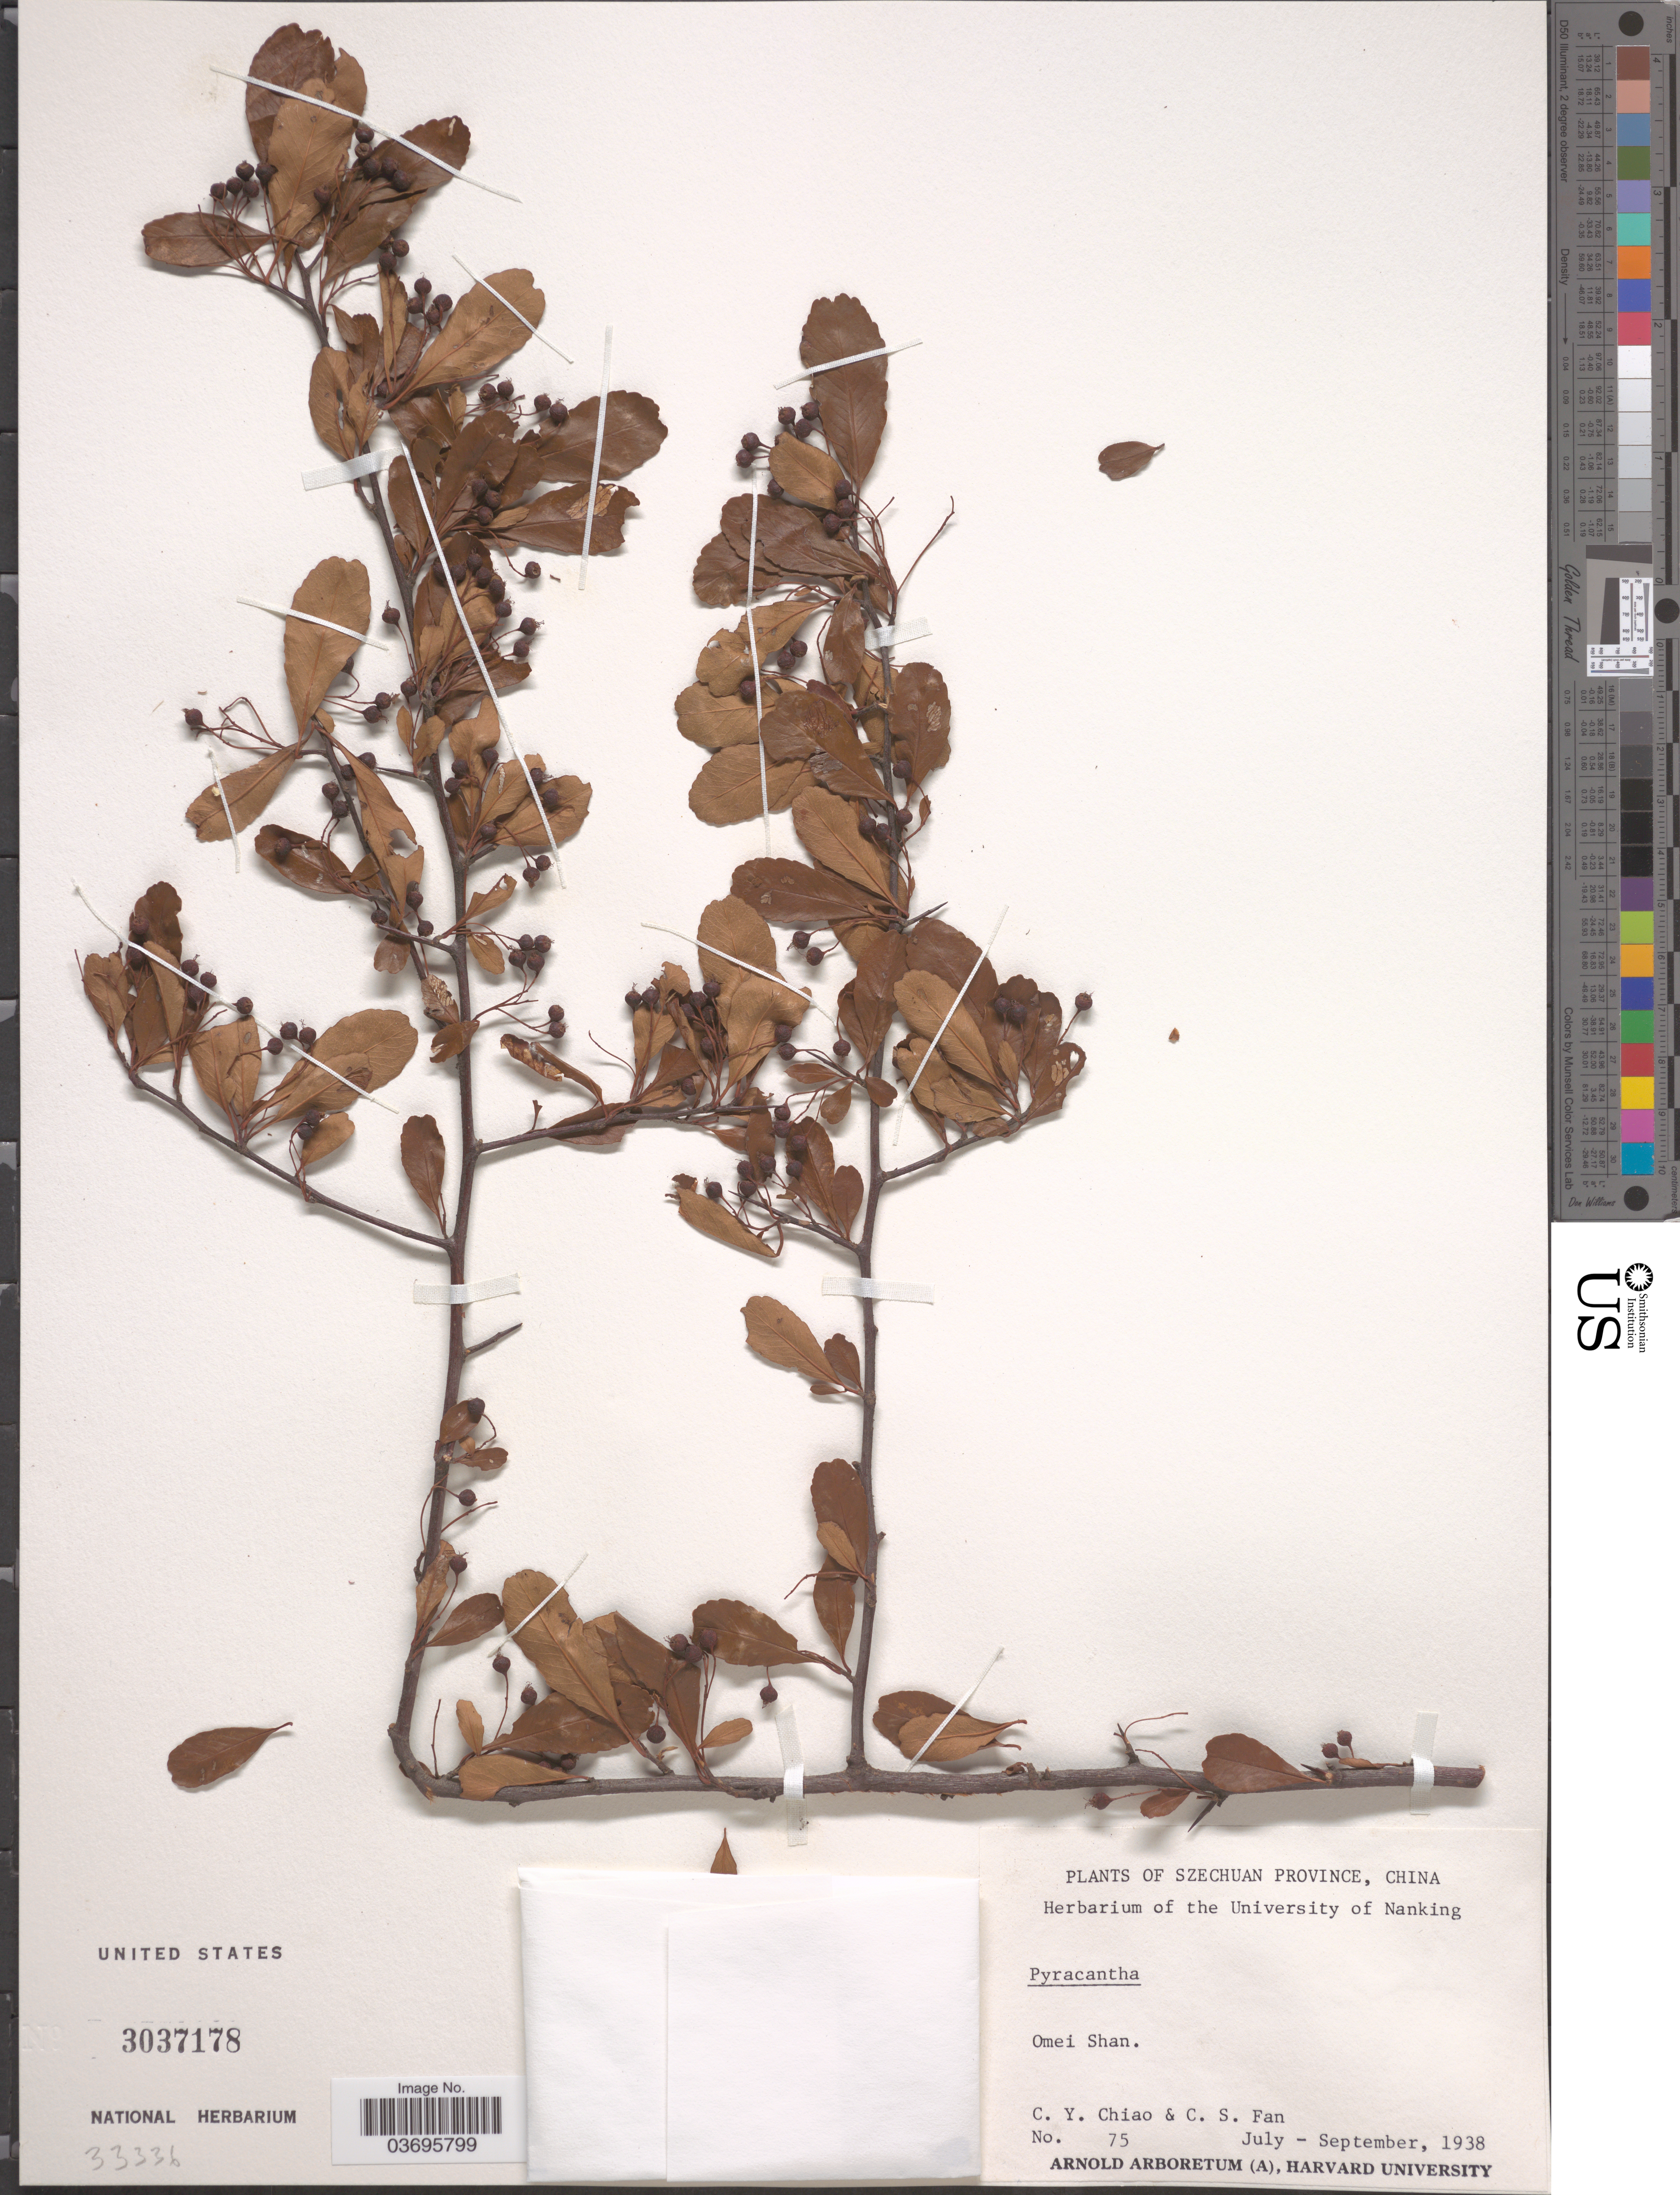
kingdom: Plantae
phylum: Tracheophyta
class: Magnoliopsida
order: Rosales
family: Rosaceae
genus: Pyracantha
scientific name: Pyracantha sp.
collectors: C. Y. Chiao & C. S. Fan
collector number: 75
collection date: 1938-07/1938-09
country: China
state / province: Sichuan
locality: Szechuan Province. Omei Shan.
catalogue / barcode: US 3037178